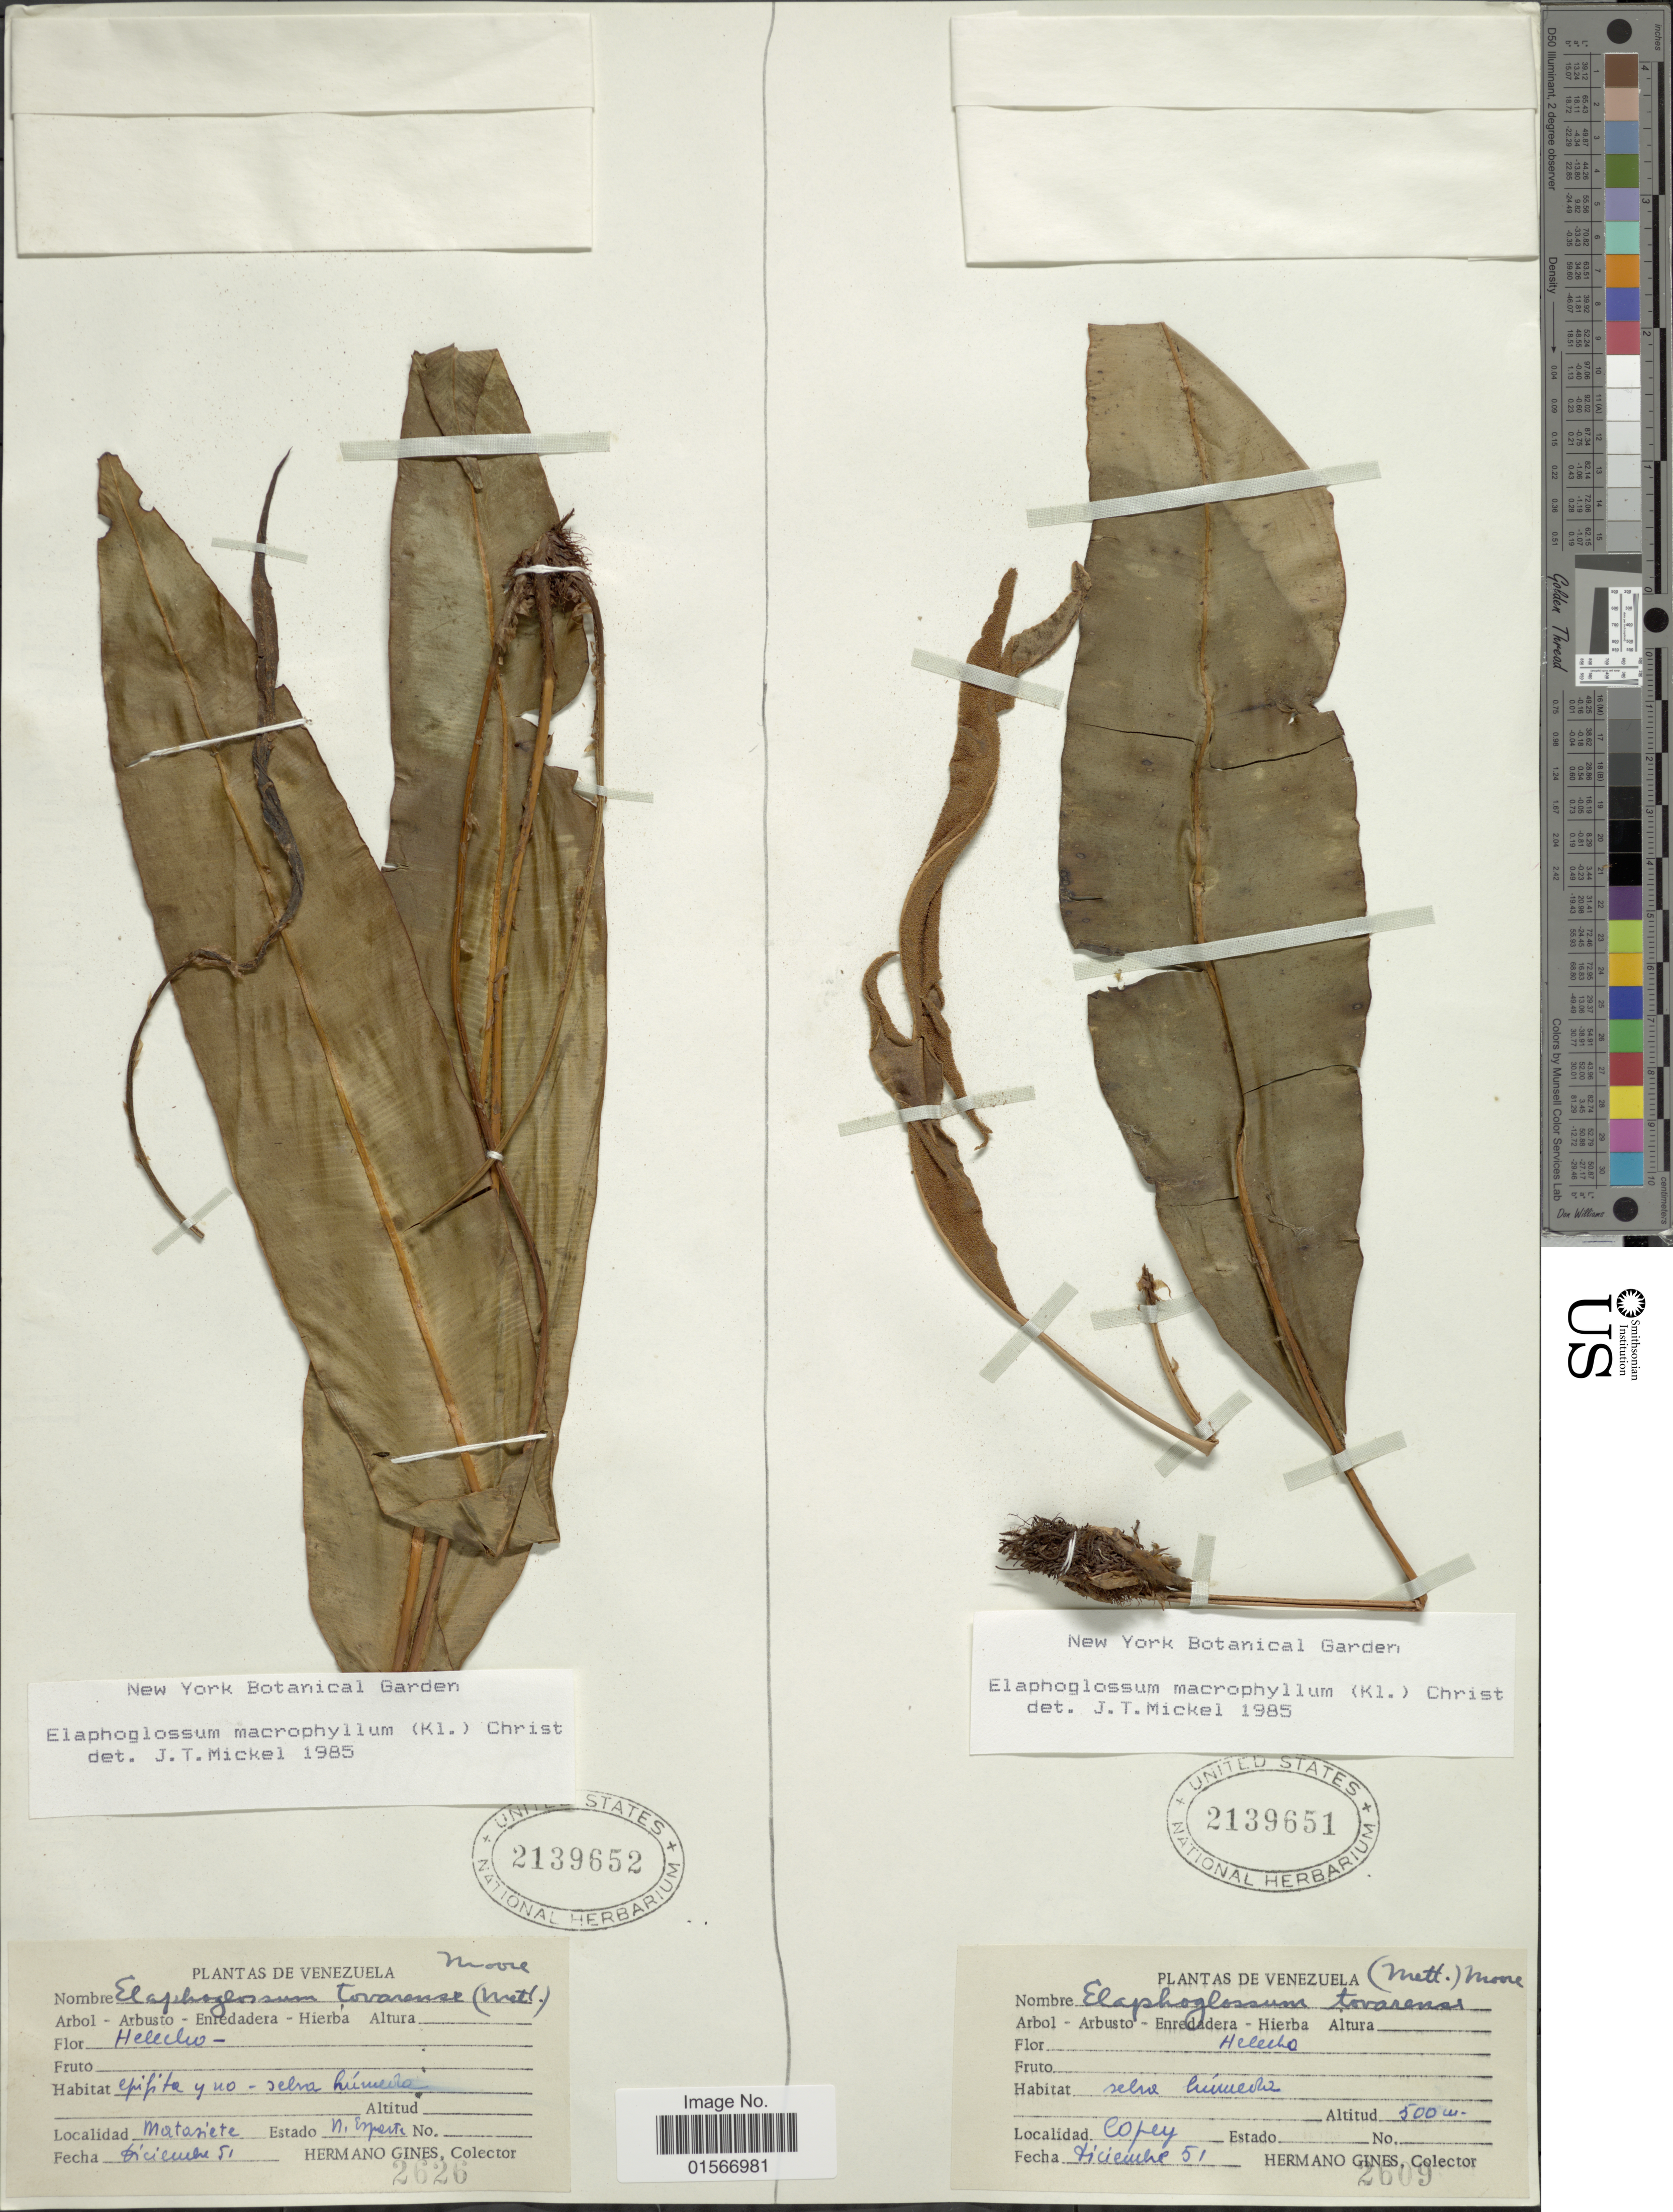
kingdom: Plantae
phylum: Tracheophyta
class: Polypodiopsida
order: Polypodiales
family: Dryopteridaceae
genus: Elaphoglossum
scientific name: Elaphoglossum macrophyllum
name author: (Mett. ex Kuhn) Christ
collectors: Bro. Gines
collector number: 2626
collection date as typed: Transcribed d/m/y: /12/51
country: Venezuela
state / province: Nueva Esparta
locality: Matasiete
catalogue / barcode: US 2139652